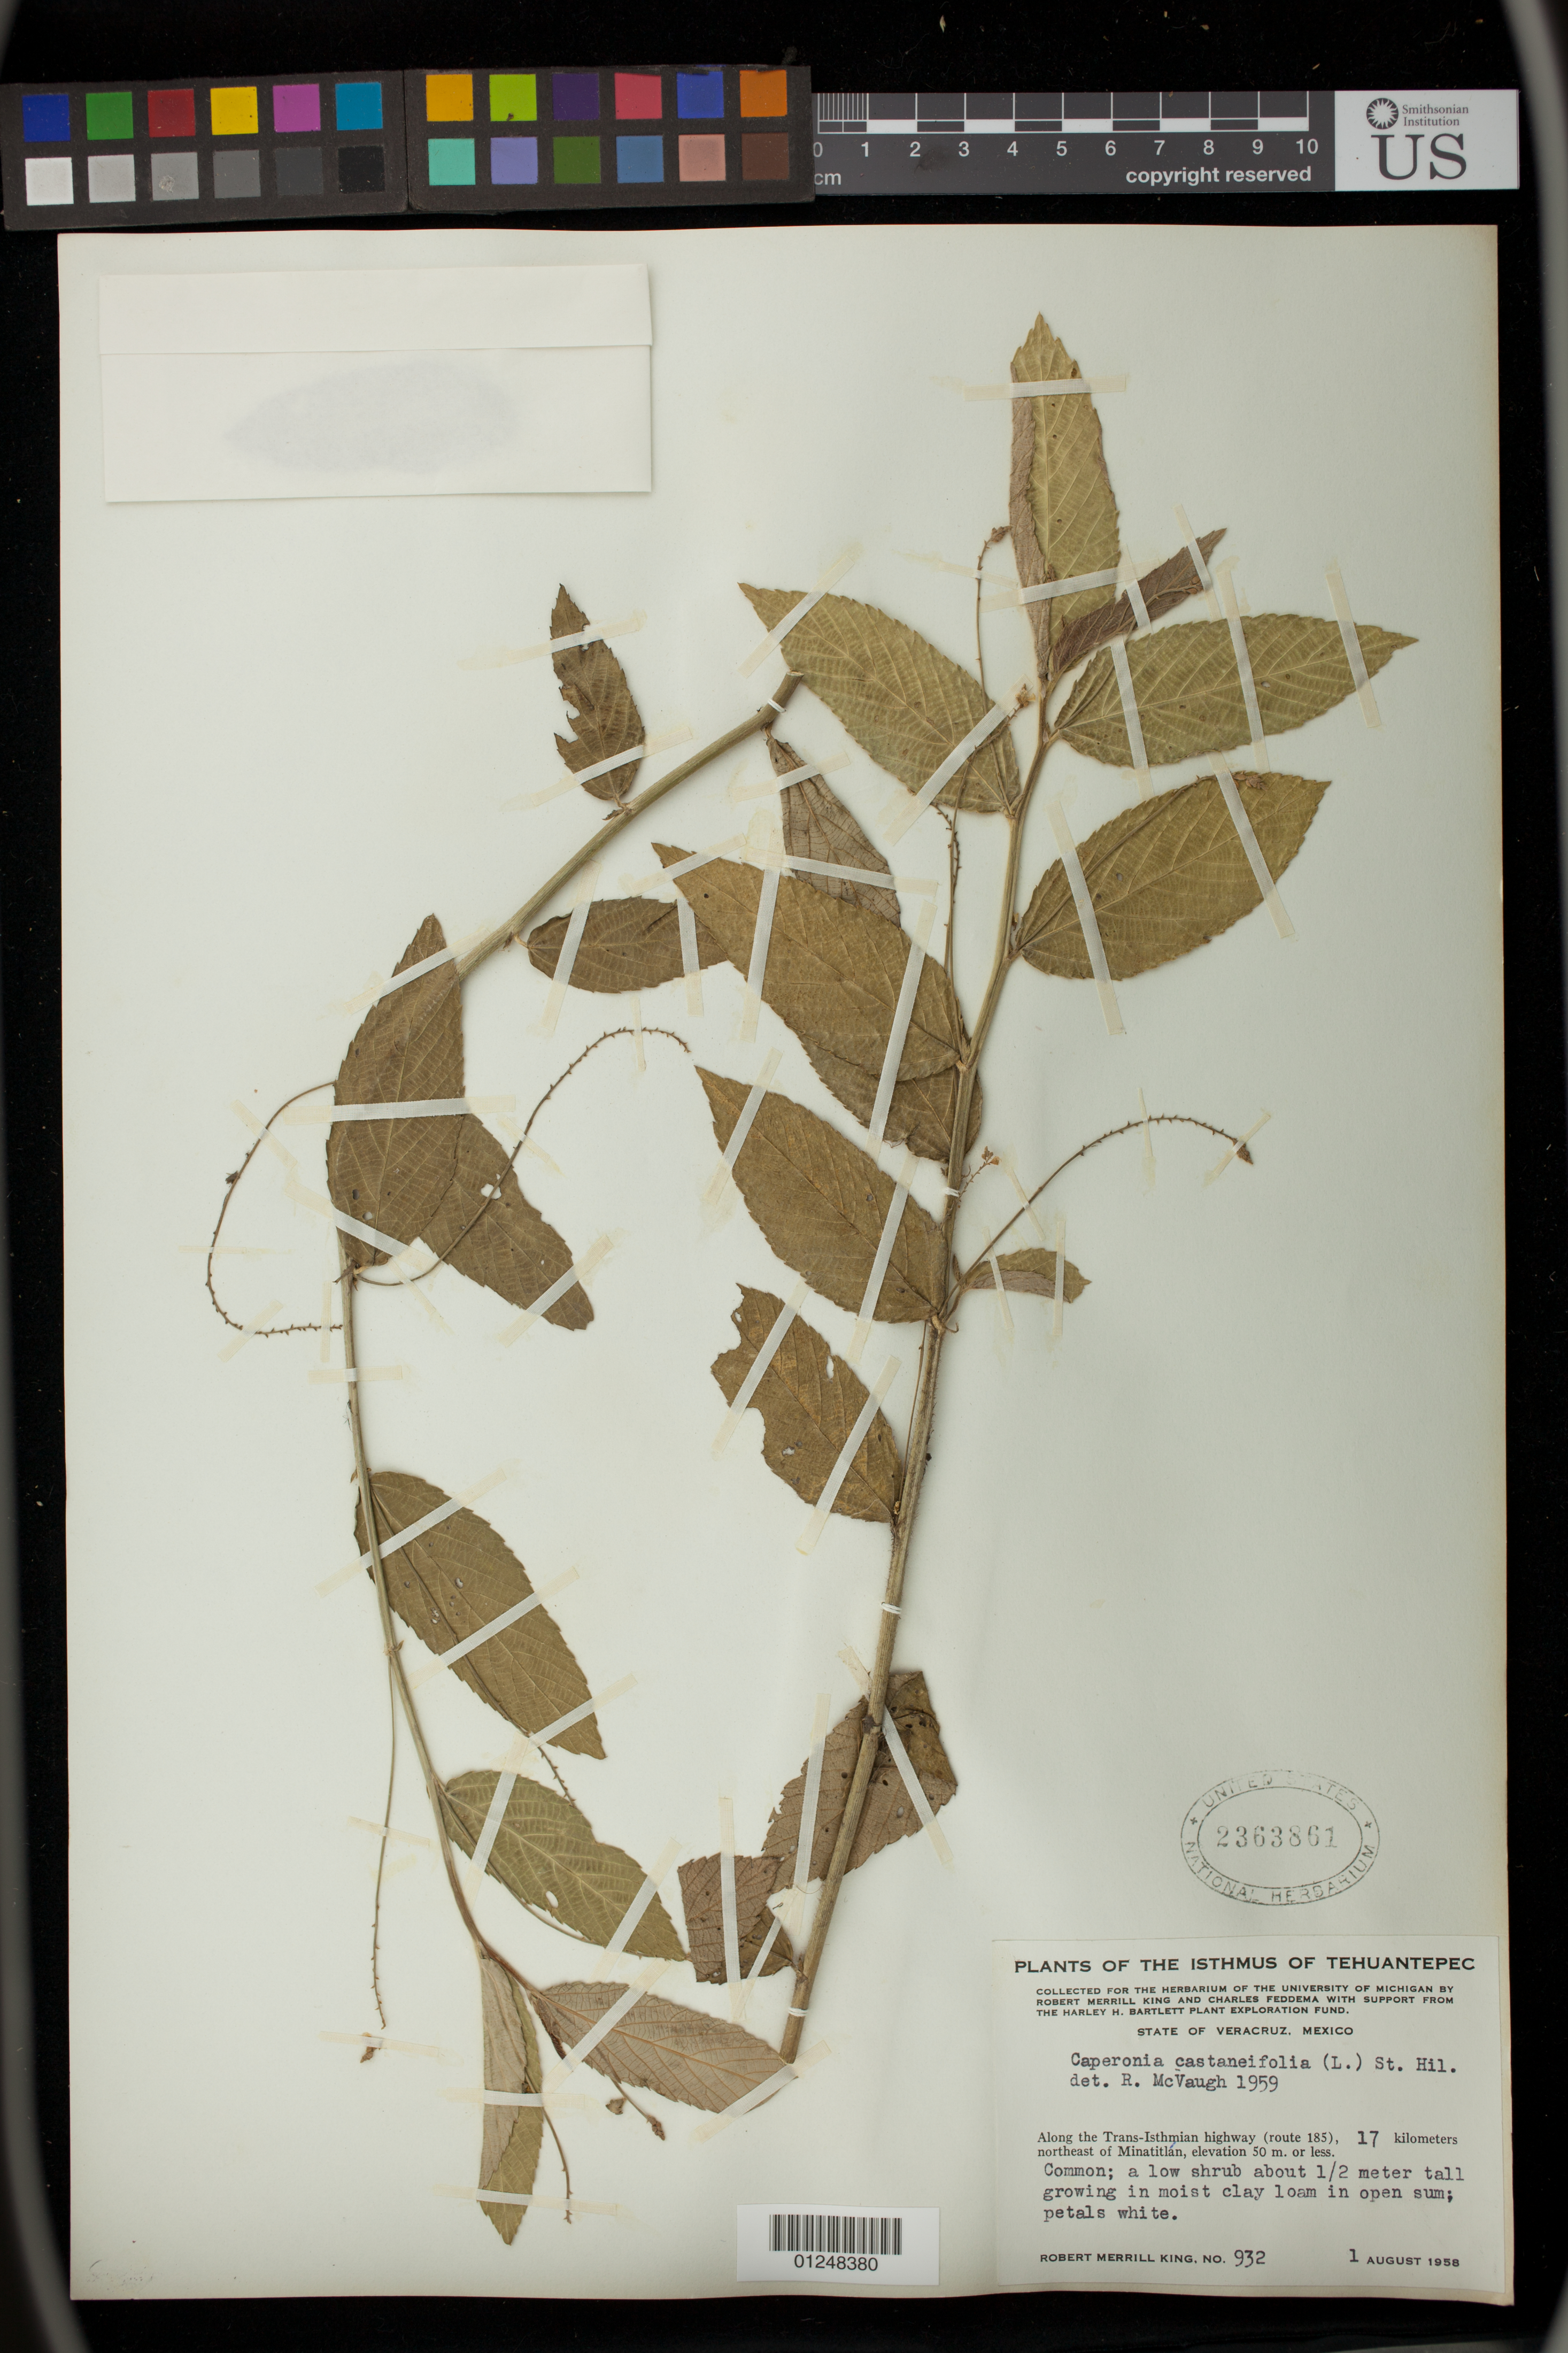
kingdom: Plantae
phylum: Tracheophyta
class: Magnoliopsida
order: Malpighiales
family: Euphorbiaceae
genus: Caperonia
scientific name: Caperonia castaneifolia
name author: (L.) A. St.-Hil.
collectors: R. M. King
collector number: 932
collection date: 1958-08-01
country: Mexico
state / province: Veracruz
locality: Along the Trans-Isthmian highway (route 185), 17 kilometers northeast of Minatitlan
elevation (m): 0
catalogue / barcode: US 2363861